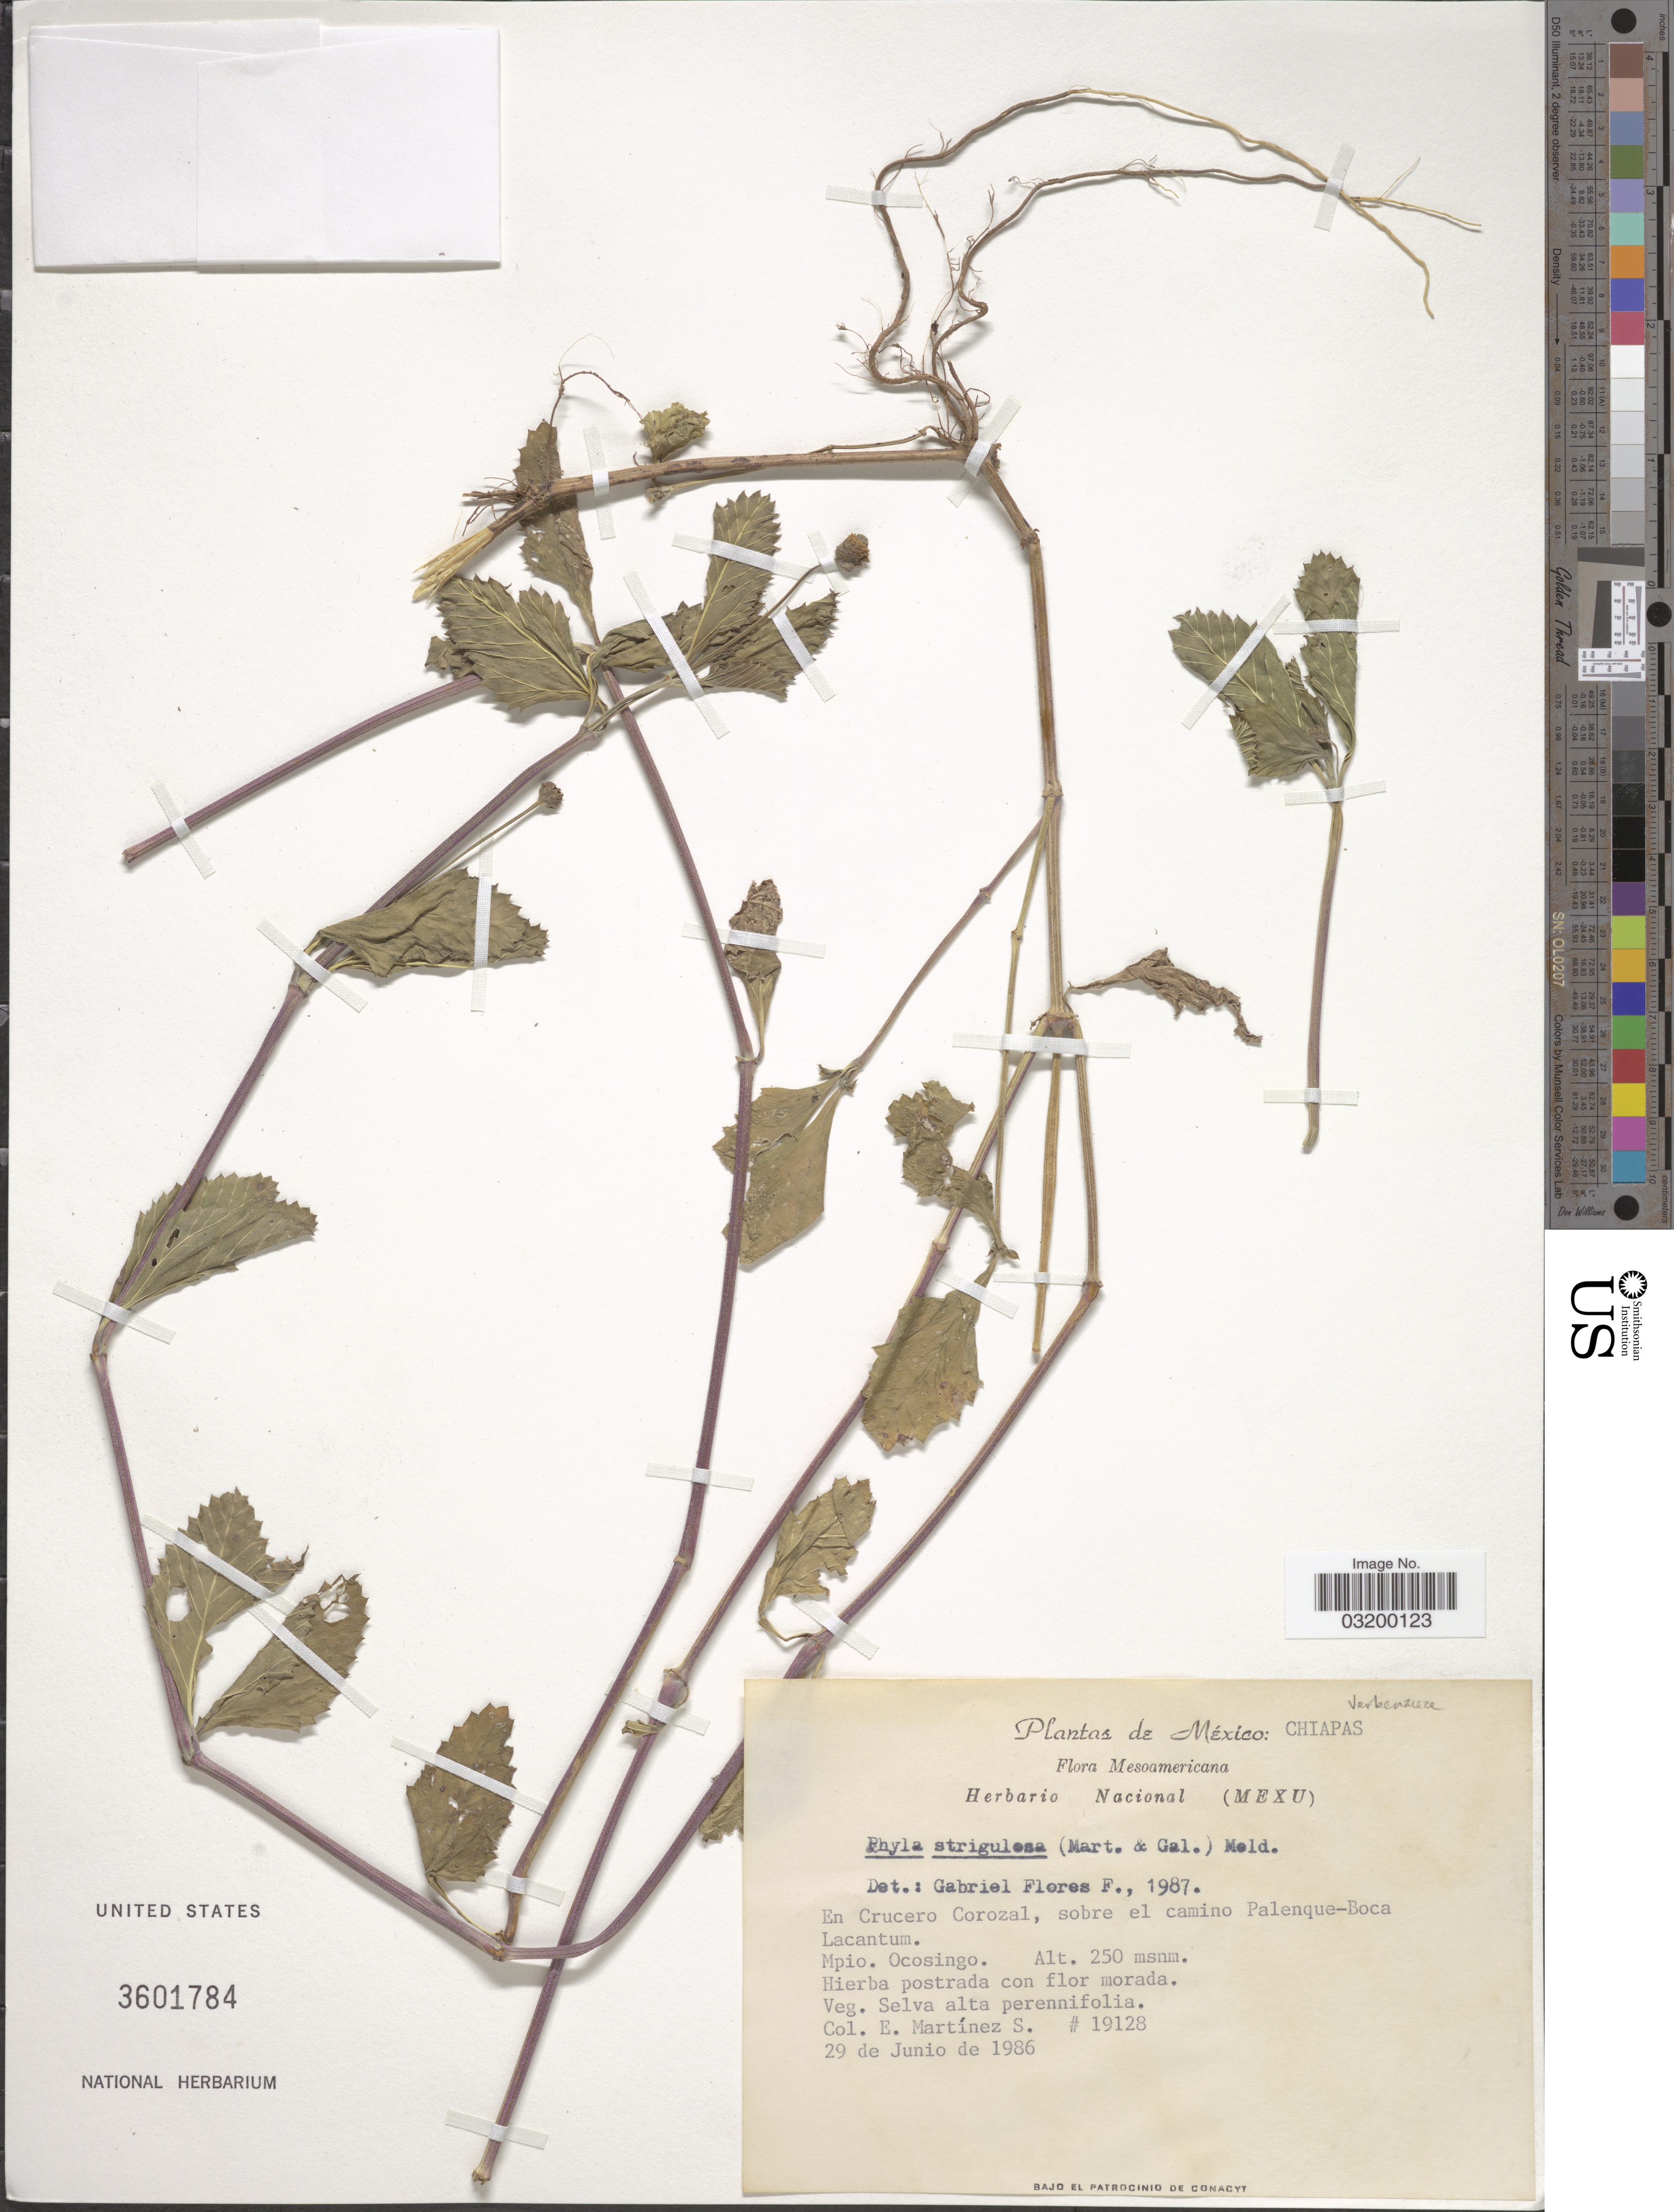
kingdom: Plantae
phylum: Tracheophyta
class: Magnoliopsida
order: Lamiales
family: Verbenaceae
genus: Phyla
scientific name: Phyla strigulosa var. strigulosa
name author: (M. Martens & Galeotti) Moldenke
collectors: E. M. Martínez S.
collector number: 19128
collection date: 1986-06-29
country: Mexico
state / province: Chiapas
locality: En Crucero Corozal, sobre el camino Palenque - Boca Lacantum. Mpio. Ocosingo.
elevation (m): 250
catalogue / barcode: US 3601784